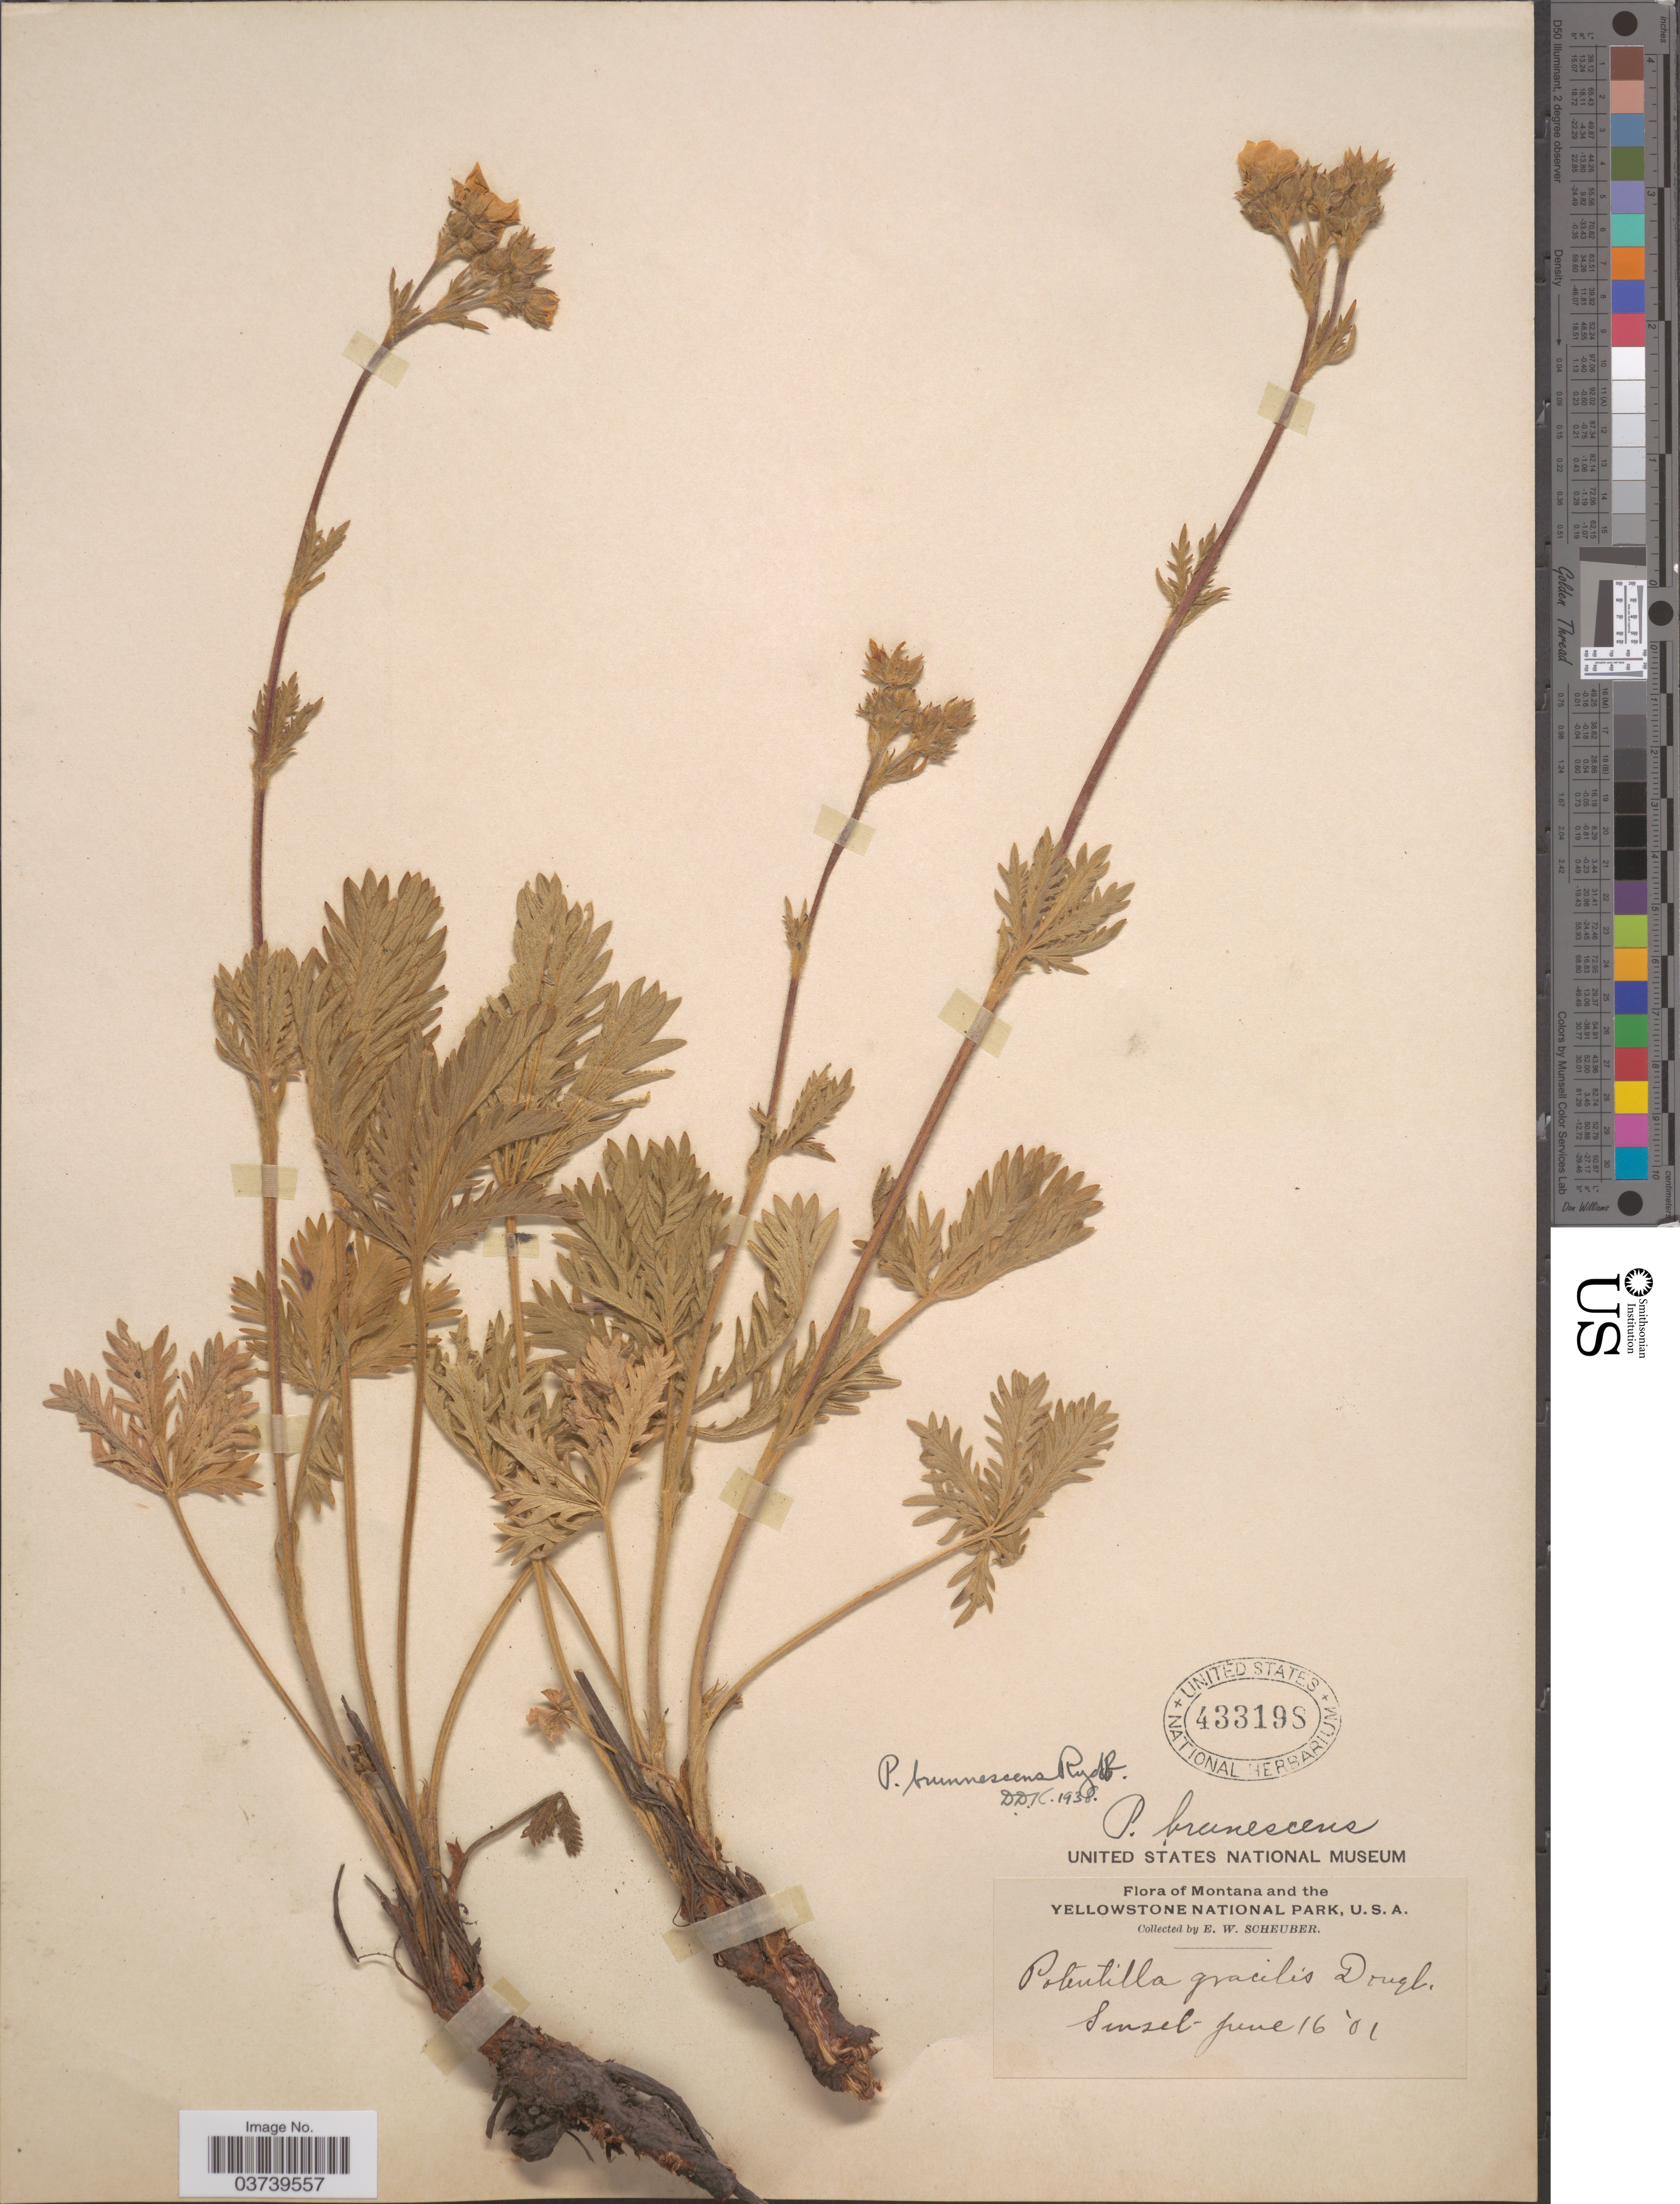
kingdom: Plantae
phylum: Tracheophyta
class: Magnoliopsida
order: Rosales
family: Rosaceae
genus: Potentilla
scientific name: Potentilla gracilis var. brunnescens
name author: (Rydb.) C.L. Hitchc.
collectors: E. Scheuber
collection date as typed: Transcribed d/m/y: 16/6/1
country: United States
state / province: Montana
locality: The Yellowstone National Park, Sunset.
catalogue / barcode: US 433198